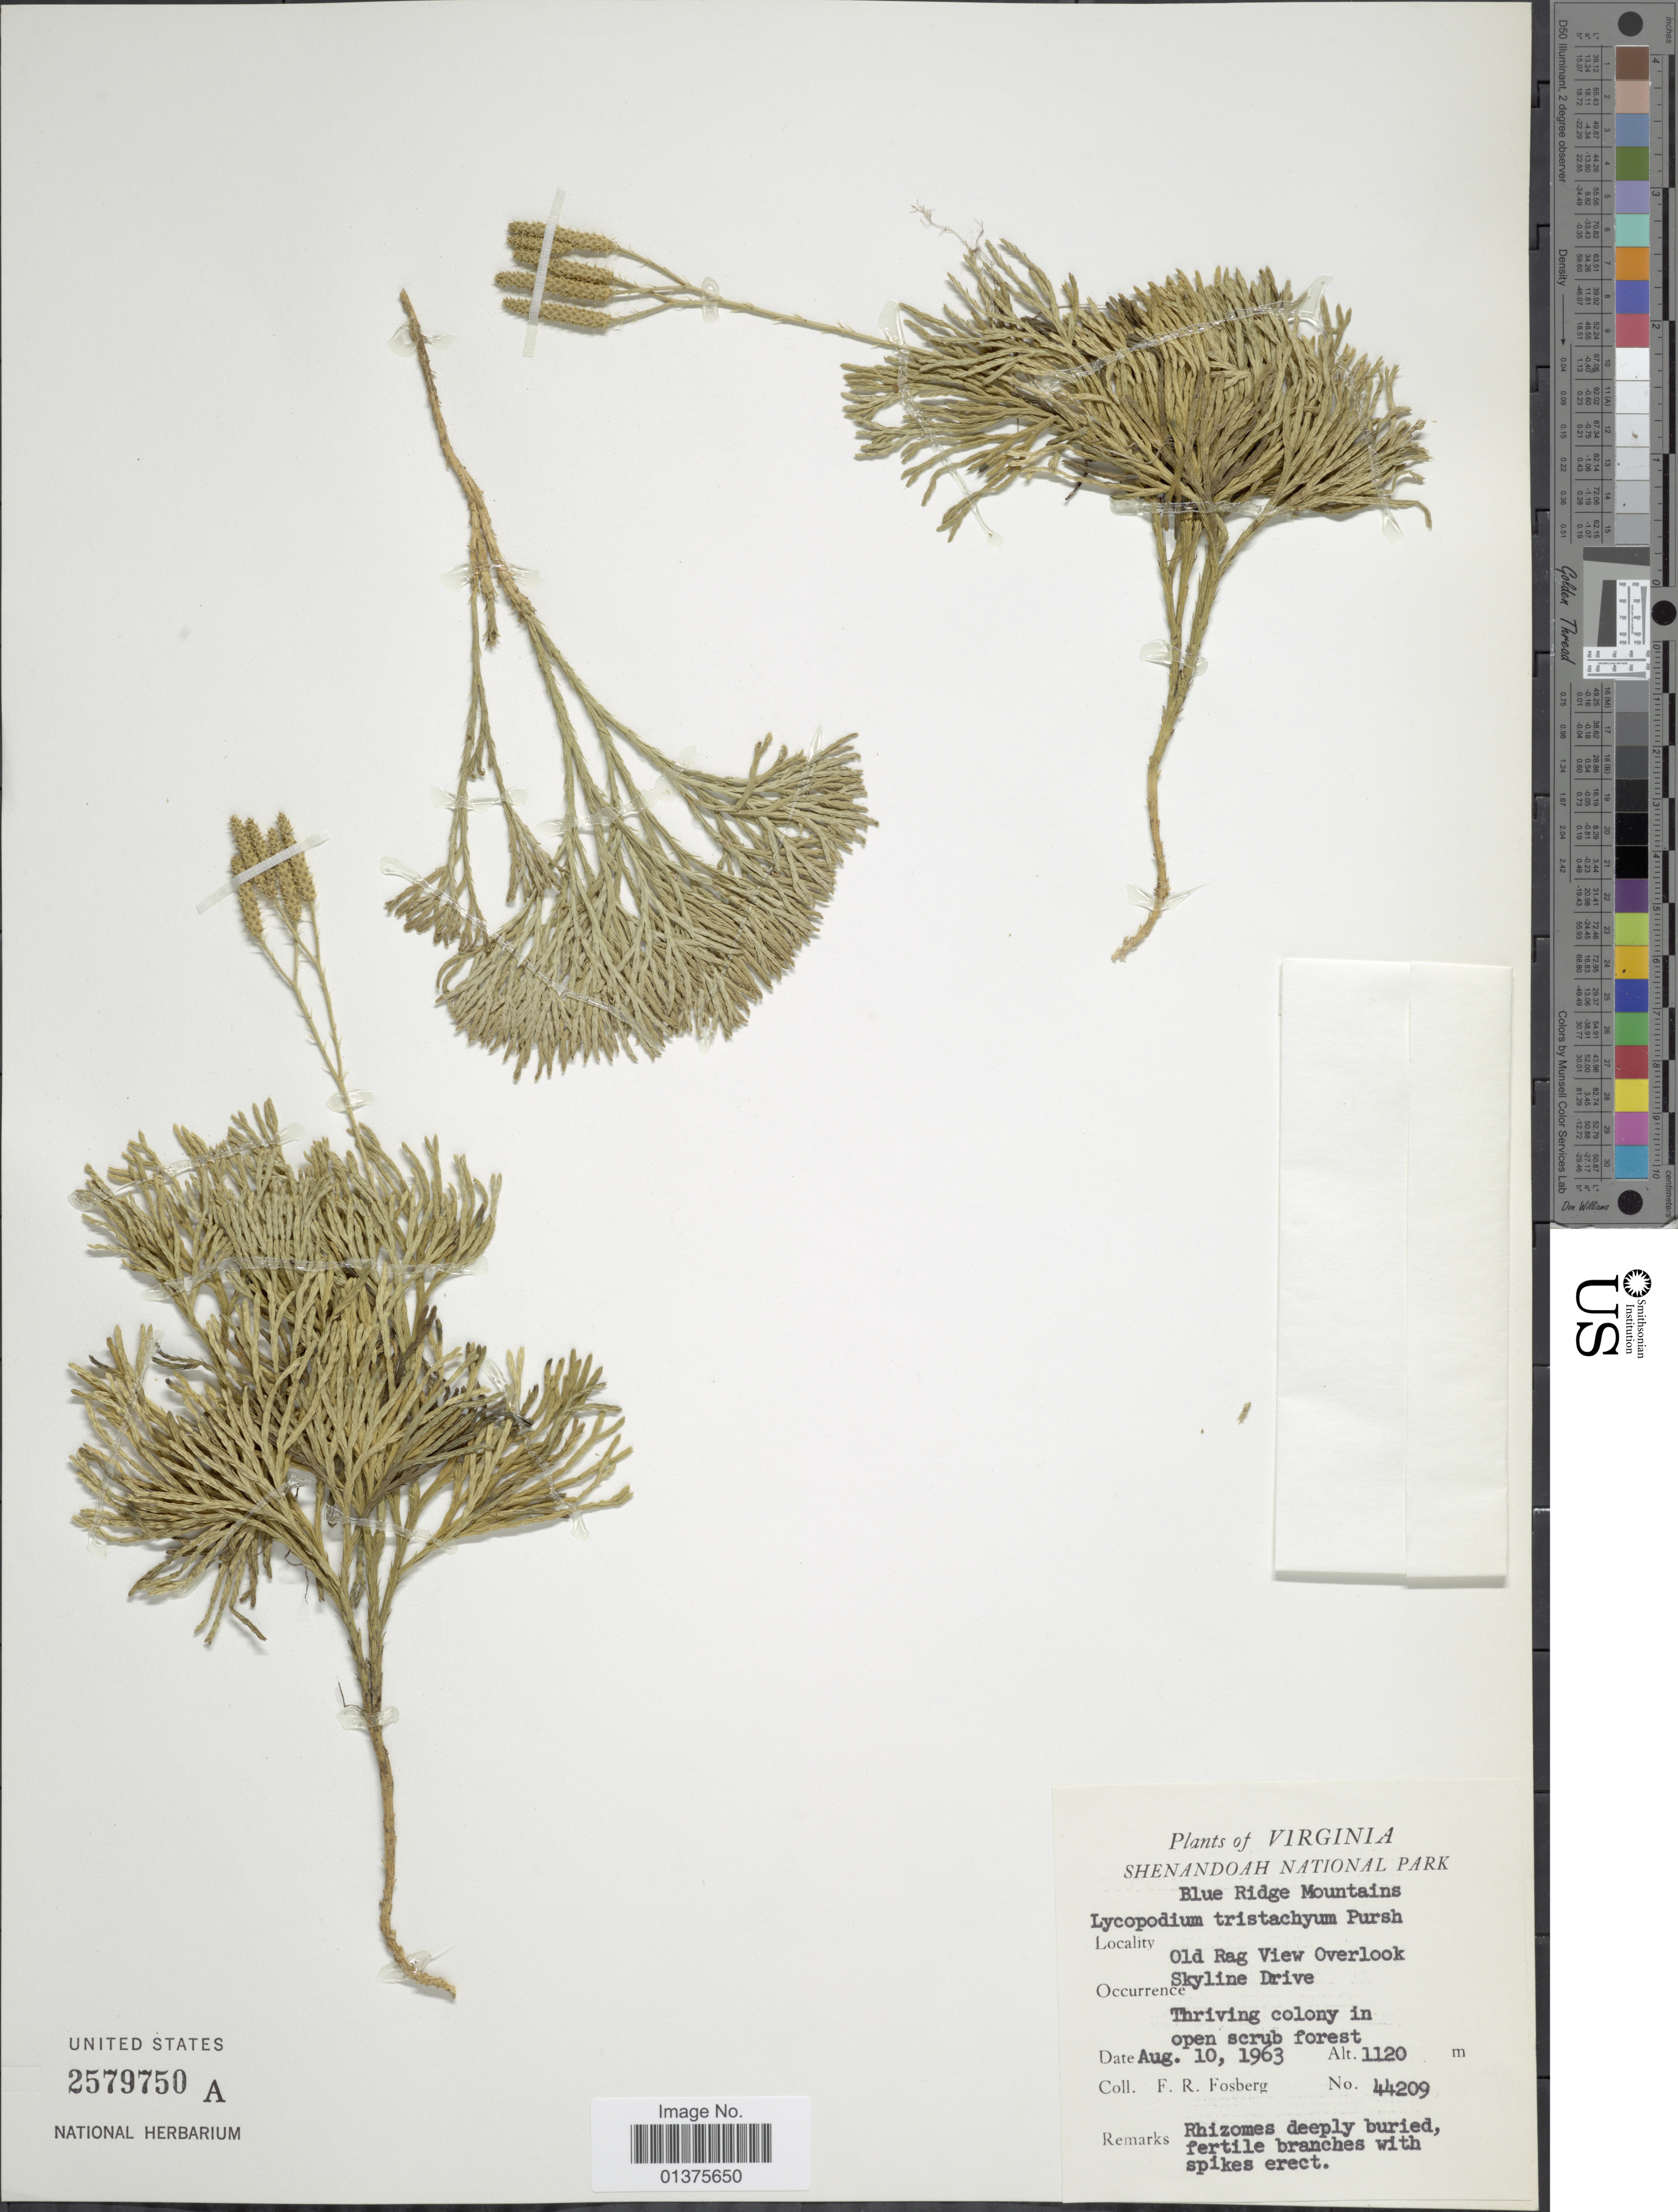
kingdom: Plantae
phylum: Tracheophyta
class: Lycopodiopsida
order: Lycopodiales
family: Lycopodiaceae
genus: Diphasiastrum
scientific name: Diphasiastrum tristachyum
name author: (Pursh) Holub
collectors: F. R. Fosberg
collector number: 44209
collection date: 1963-08-10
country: United States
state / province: Virginia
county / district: Madison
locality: Blue ridge Mountains, Old Rag View Overlook Skyline Drive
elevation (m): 1120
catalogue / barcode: US 2579750A